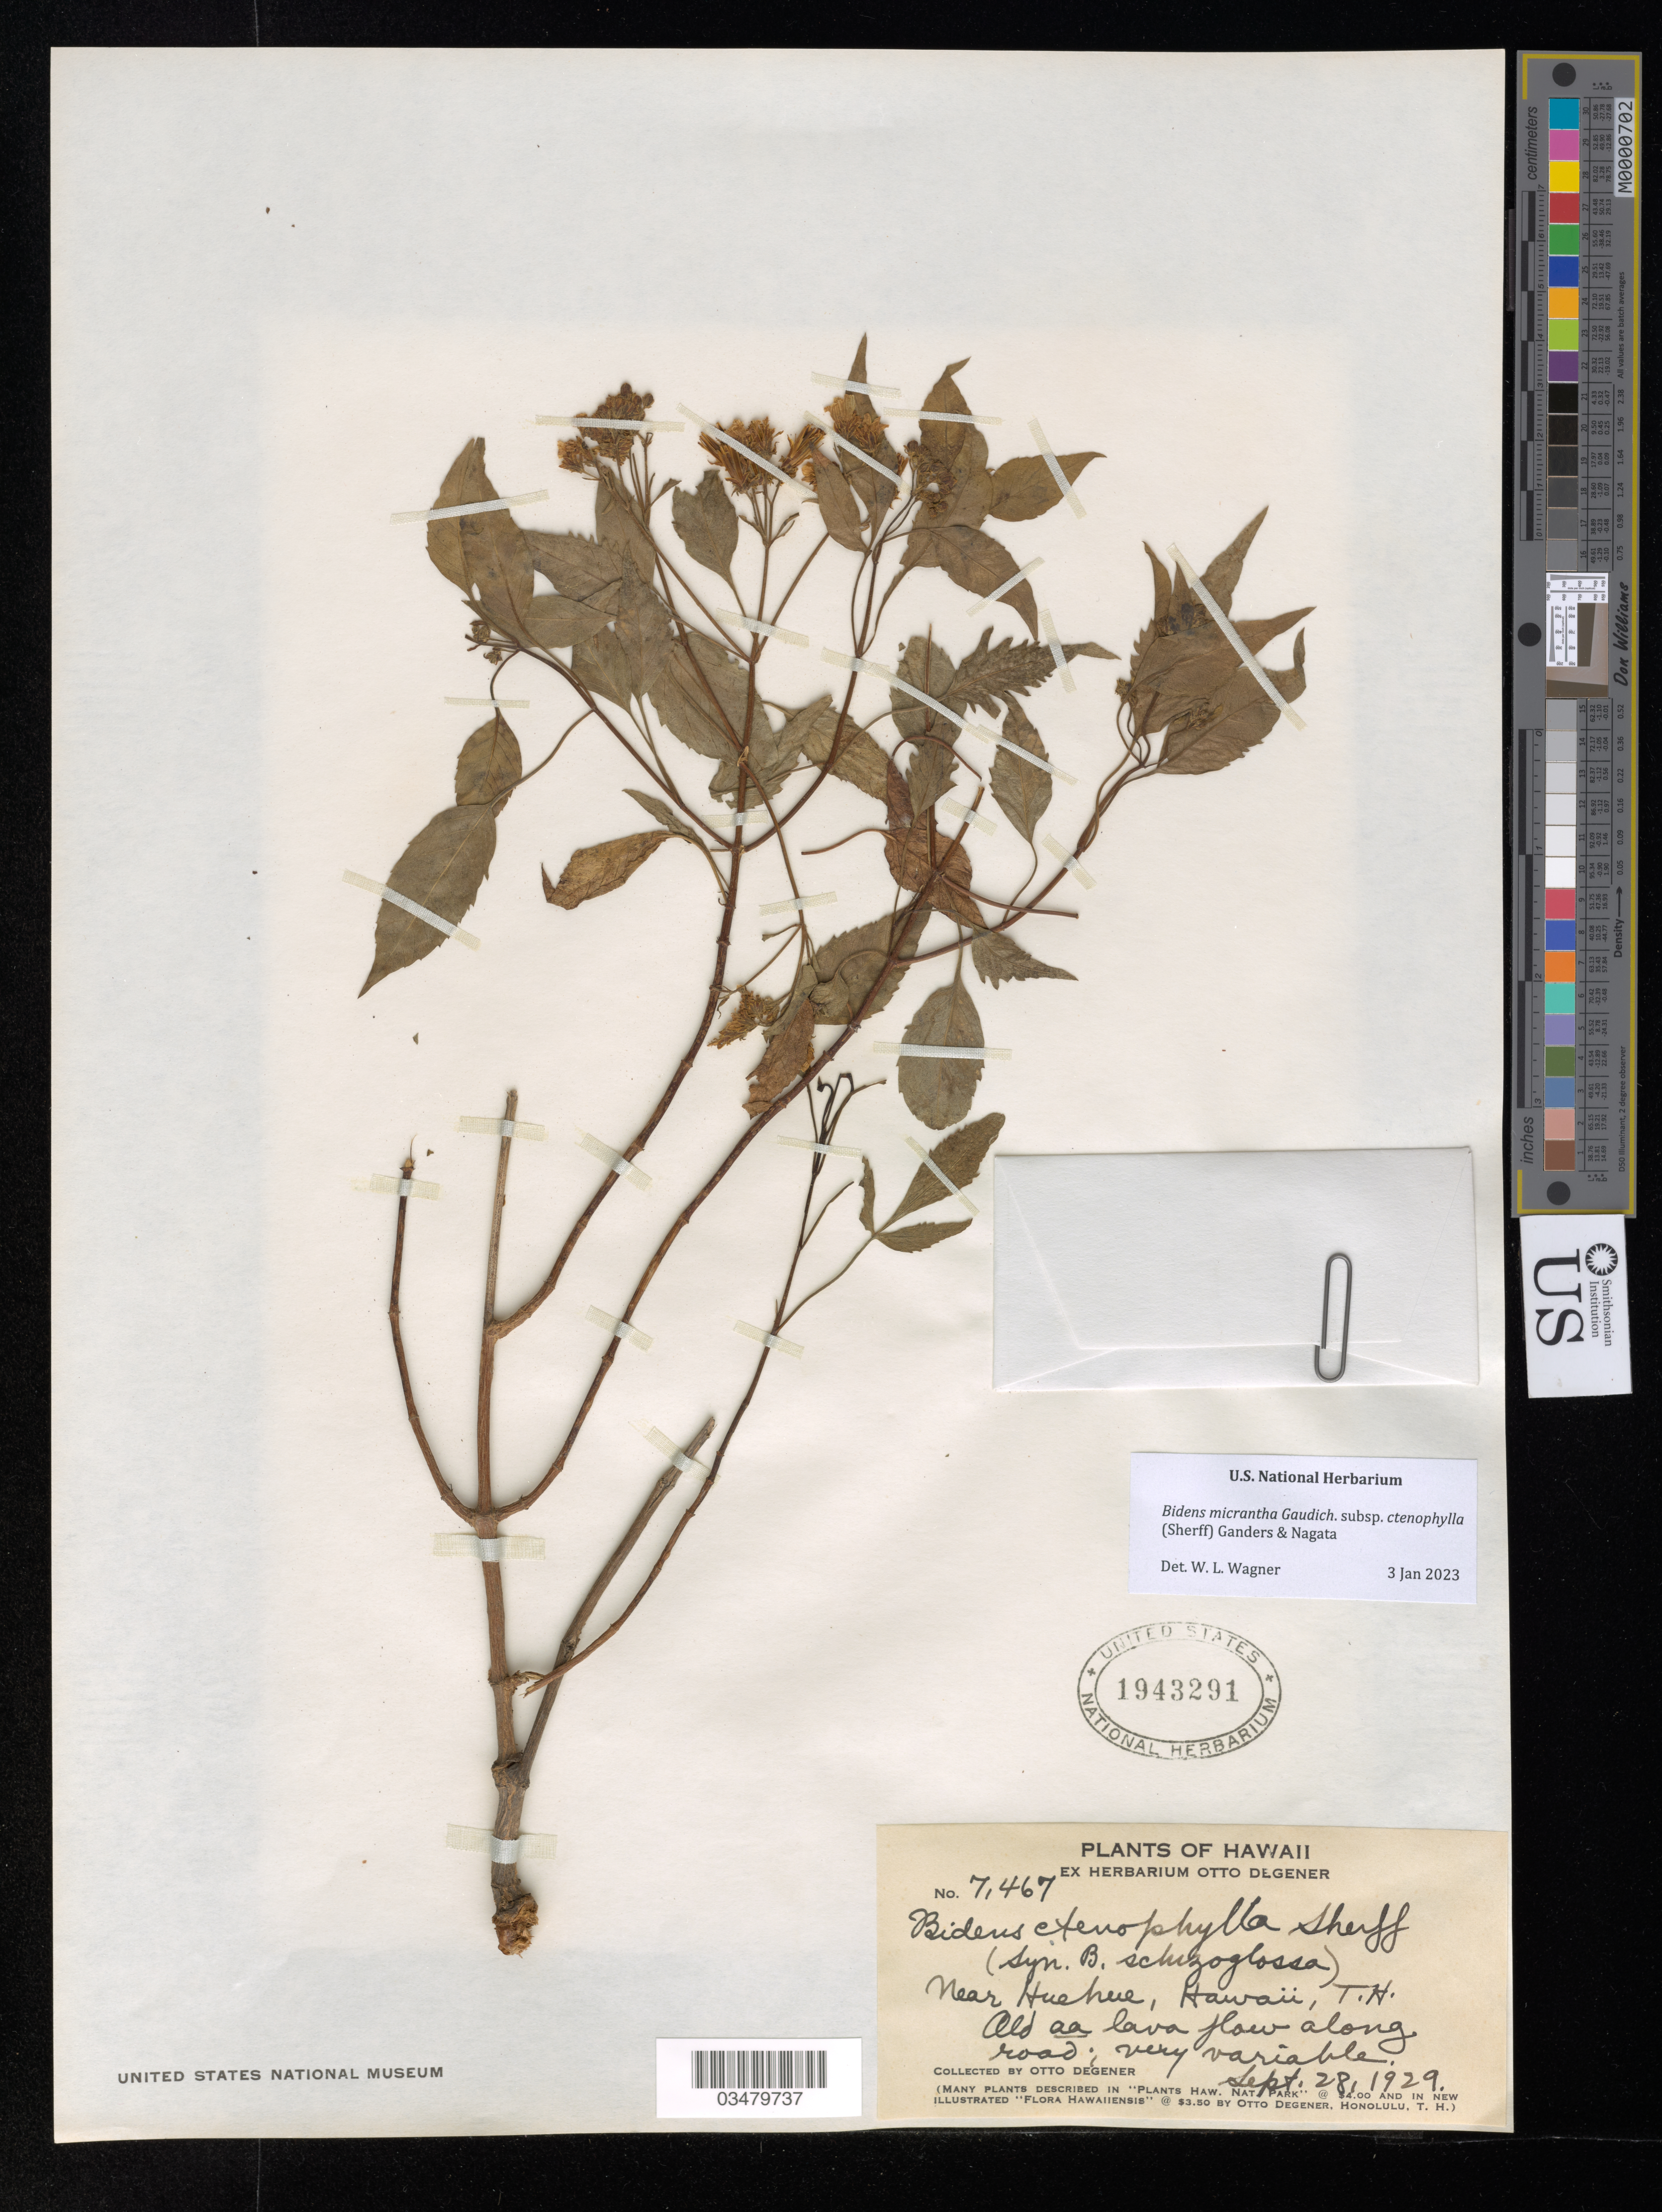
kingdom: Plantae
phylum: Tracheophyta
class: Magnoliopsida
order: Asterales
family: Asteraceae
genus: Bidens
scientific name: Bidens micrantha subsp. ctenophylla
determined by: Wagner, W. L., (BOT), Smithsonian Institution - National Museum of Natural History (UNITED STATES)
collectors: O. Degener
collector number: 7467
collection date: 1929-09-28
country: United States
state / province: Hawaii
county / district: Hawaii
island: Hawaii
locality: Near Huehue, Hawaii, T.H.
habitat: Along road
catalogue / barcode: US 1943291